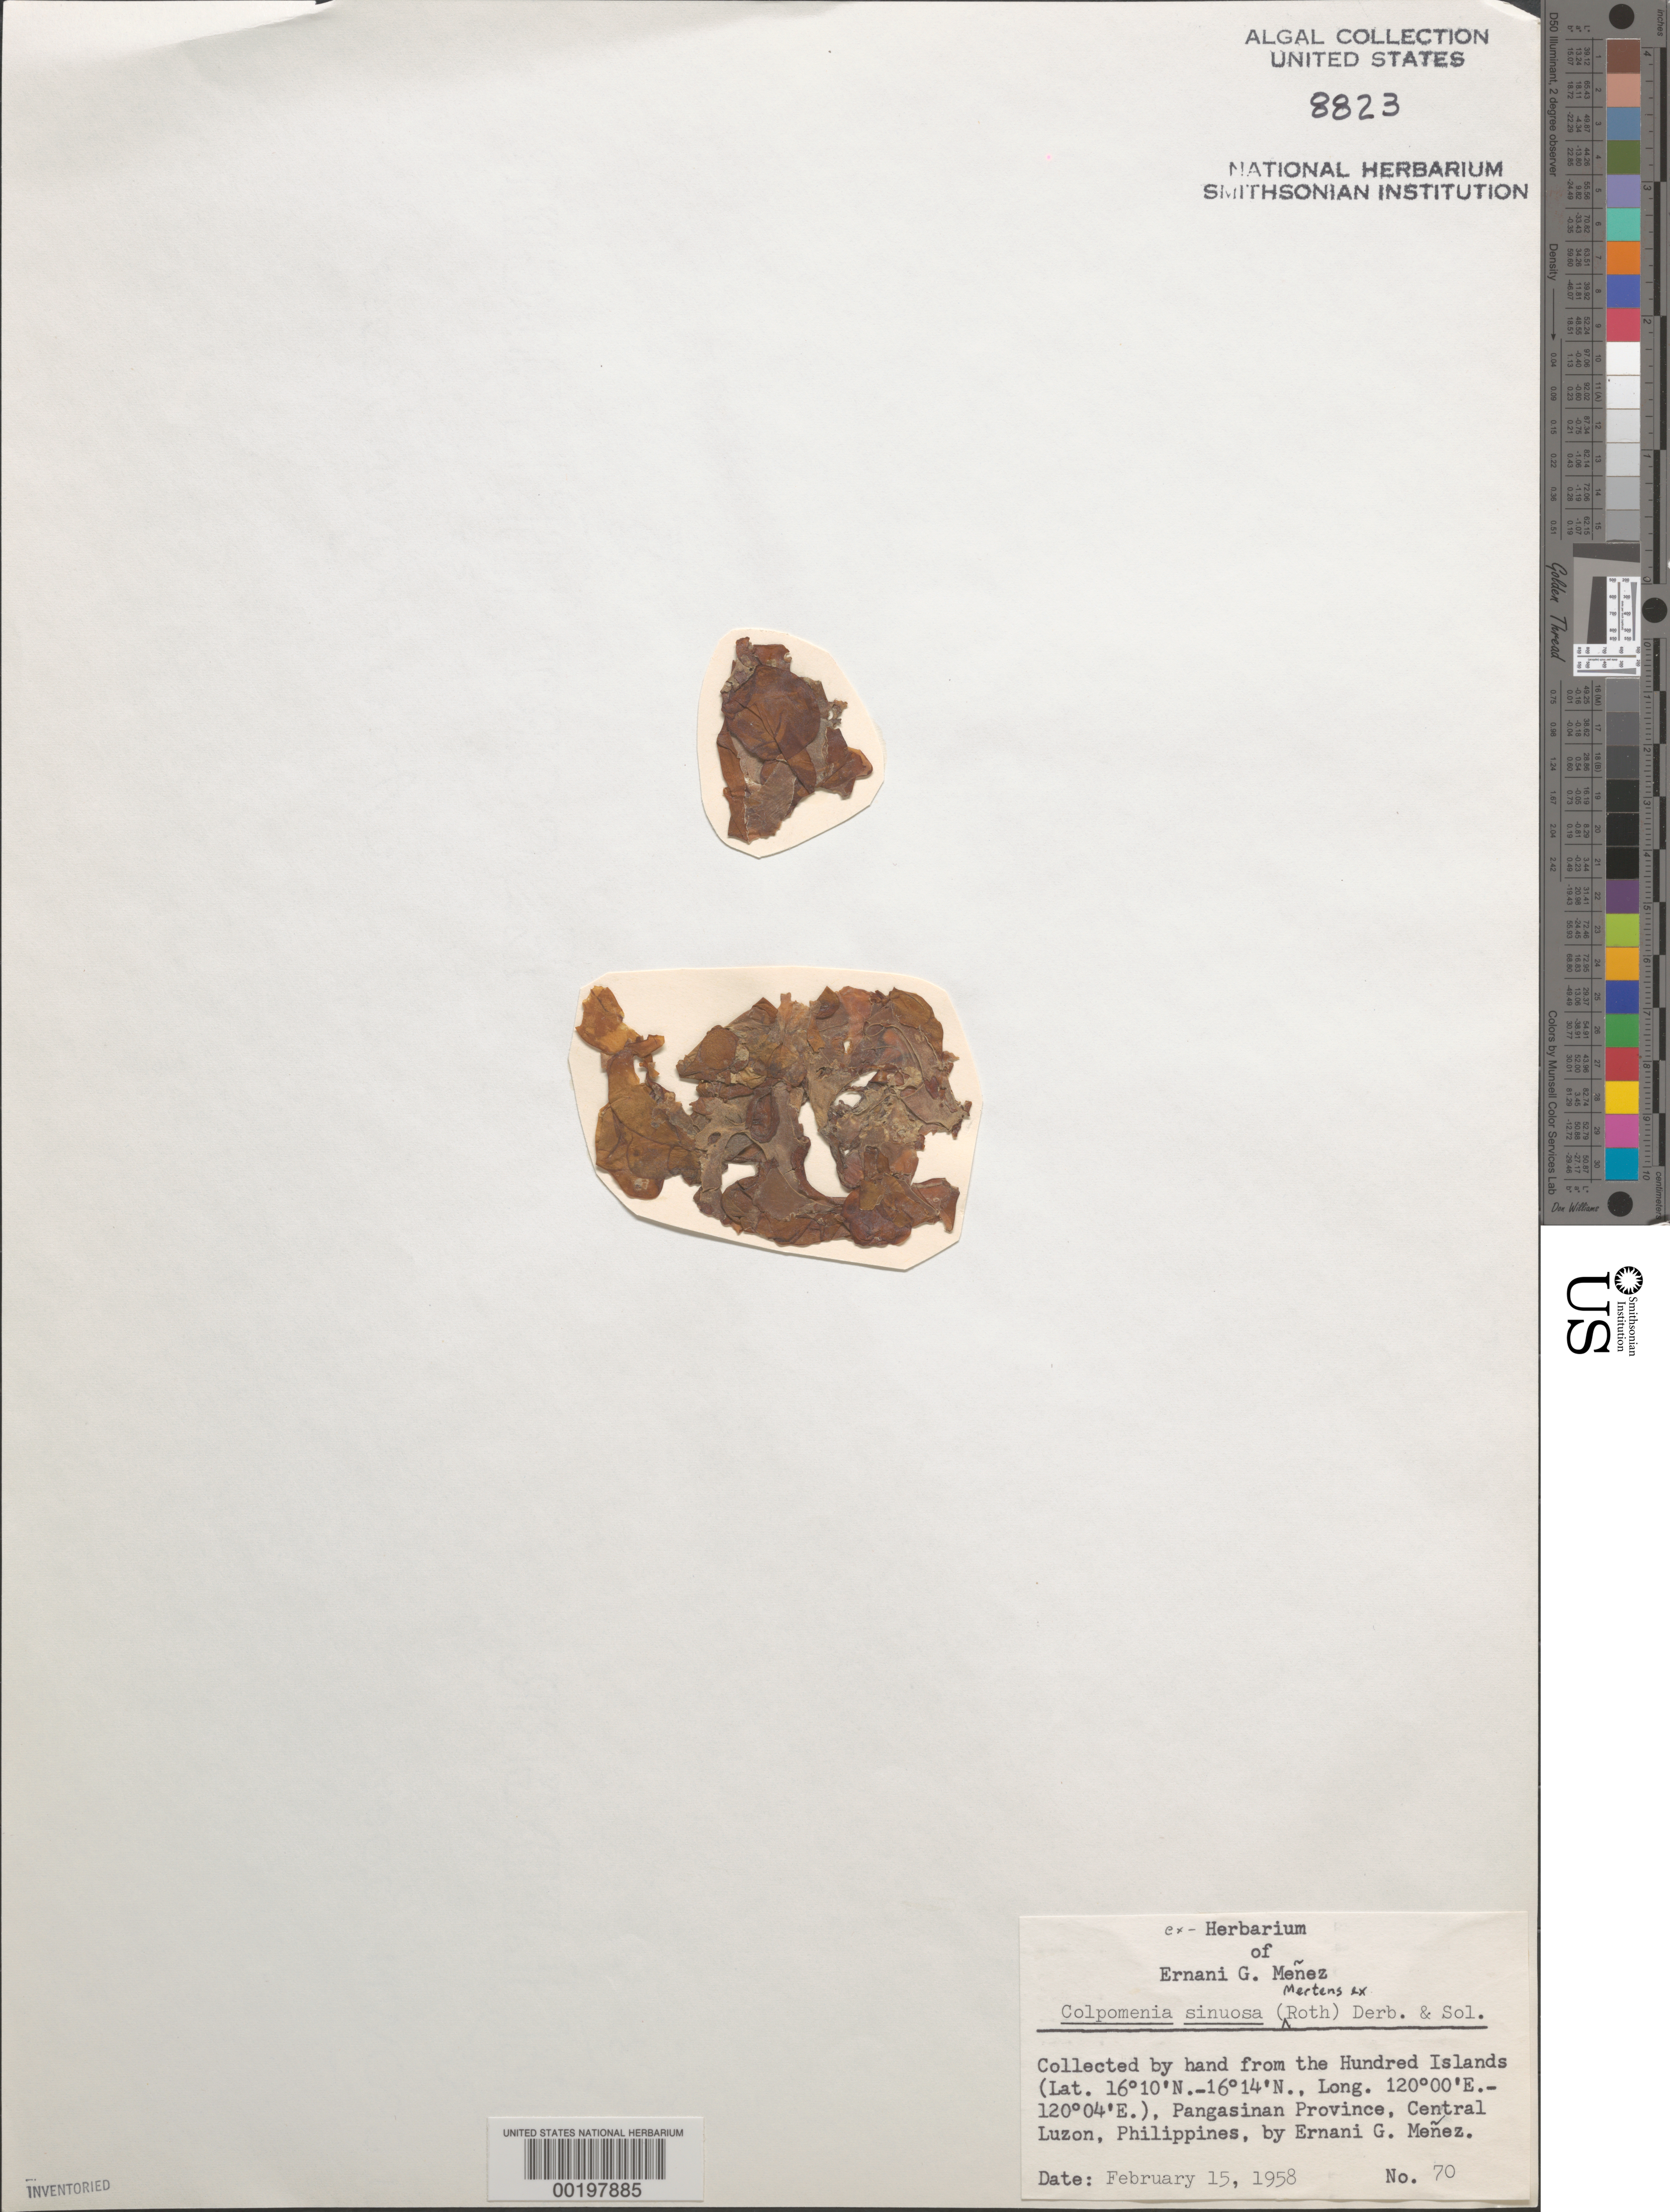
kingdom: Chromista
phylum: Ochrophyta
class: Phaeophyceae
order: Scytosiphonales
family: Scytosiphonaceae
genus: Colpomenia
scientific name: Colpomenia sinuosa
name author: (K. Mert. ex Roth) Derbes & Solier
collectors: Meñez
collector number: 70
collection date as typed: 15 Feb 1958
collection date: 1958-02-15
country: Philippines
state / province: Ilocos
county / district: Pangasinan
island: Luzon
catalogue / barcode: US 8823